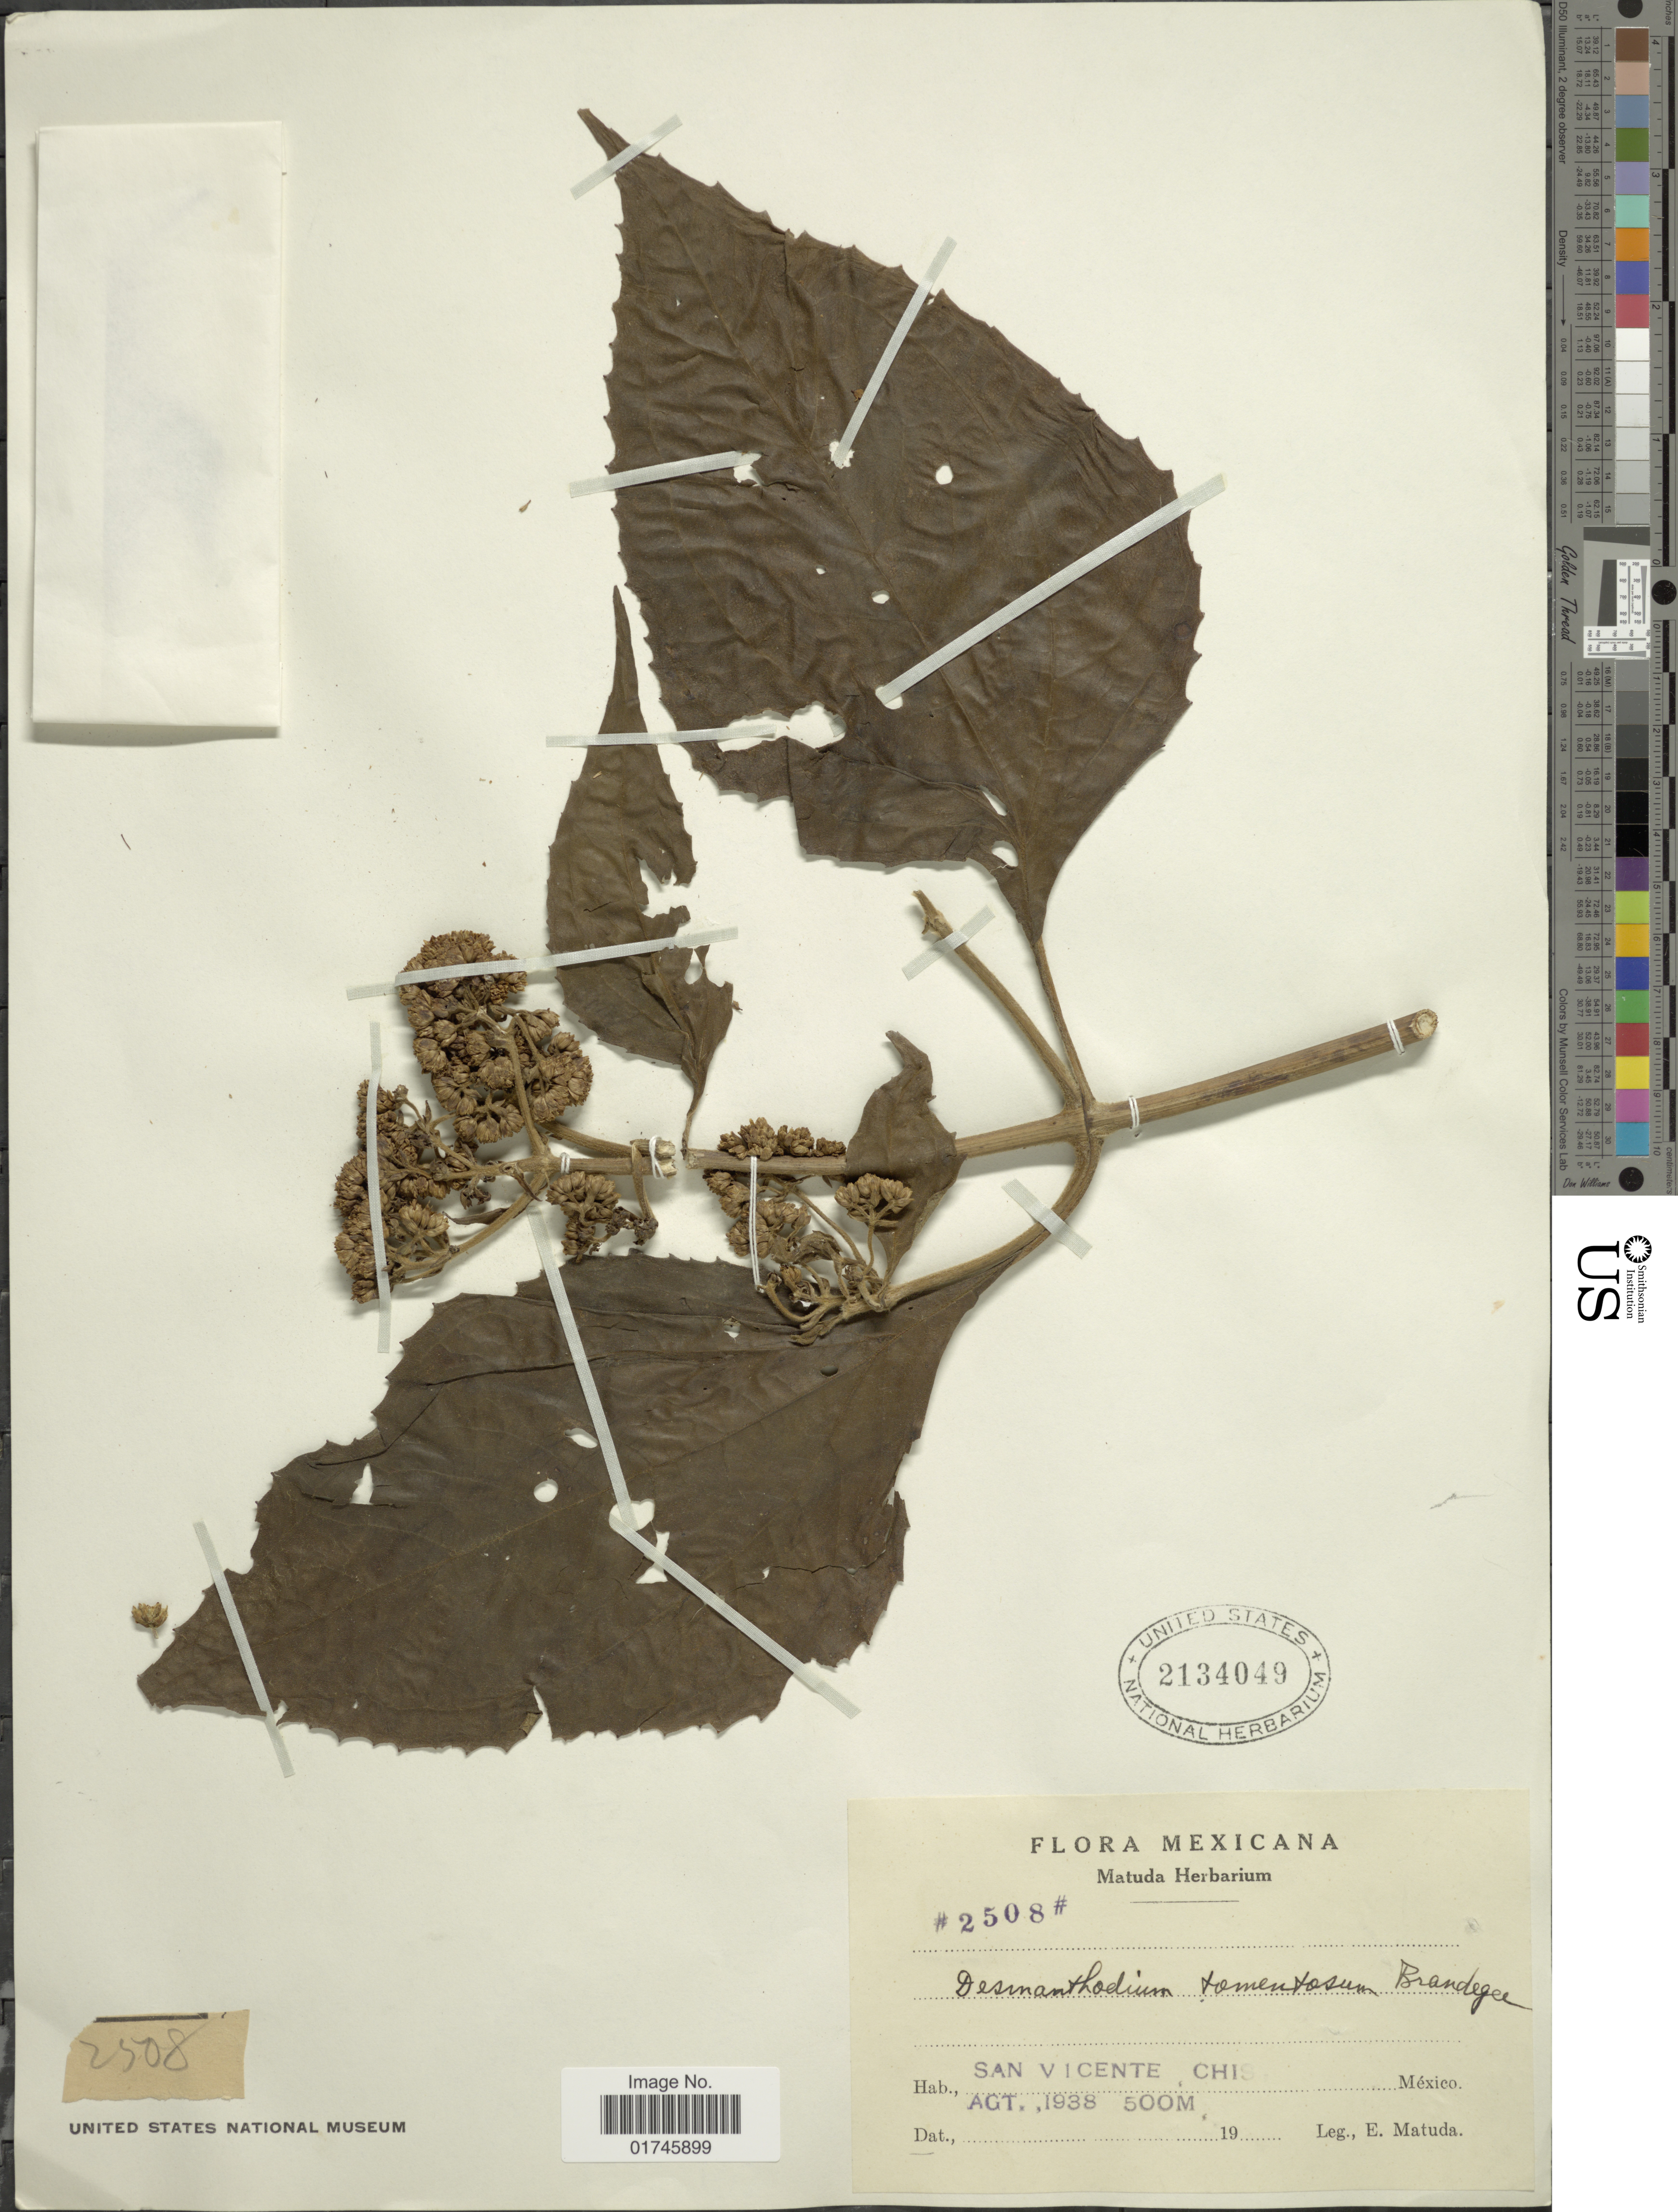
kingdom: Plantae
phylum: Tracheophyta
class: Magnoliopsida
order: Asterales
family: Asteraceae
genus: Desmanthodium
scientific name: Desmanthodium tomentosum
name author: Brandegee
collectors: E. Matuda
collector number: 2508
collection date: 1938-08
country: Mexico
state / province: Chiapas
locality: San Vicente, Chis.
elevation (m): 500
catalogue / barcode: US 2134049